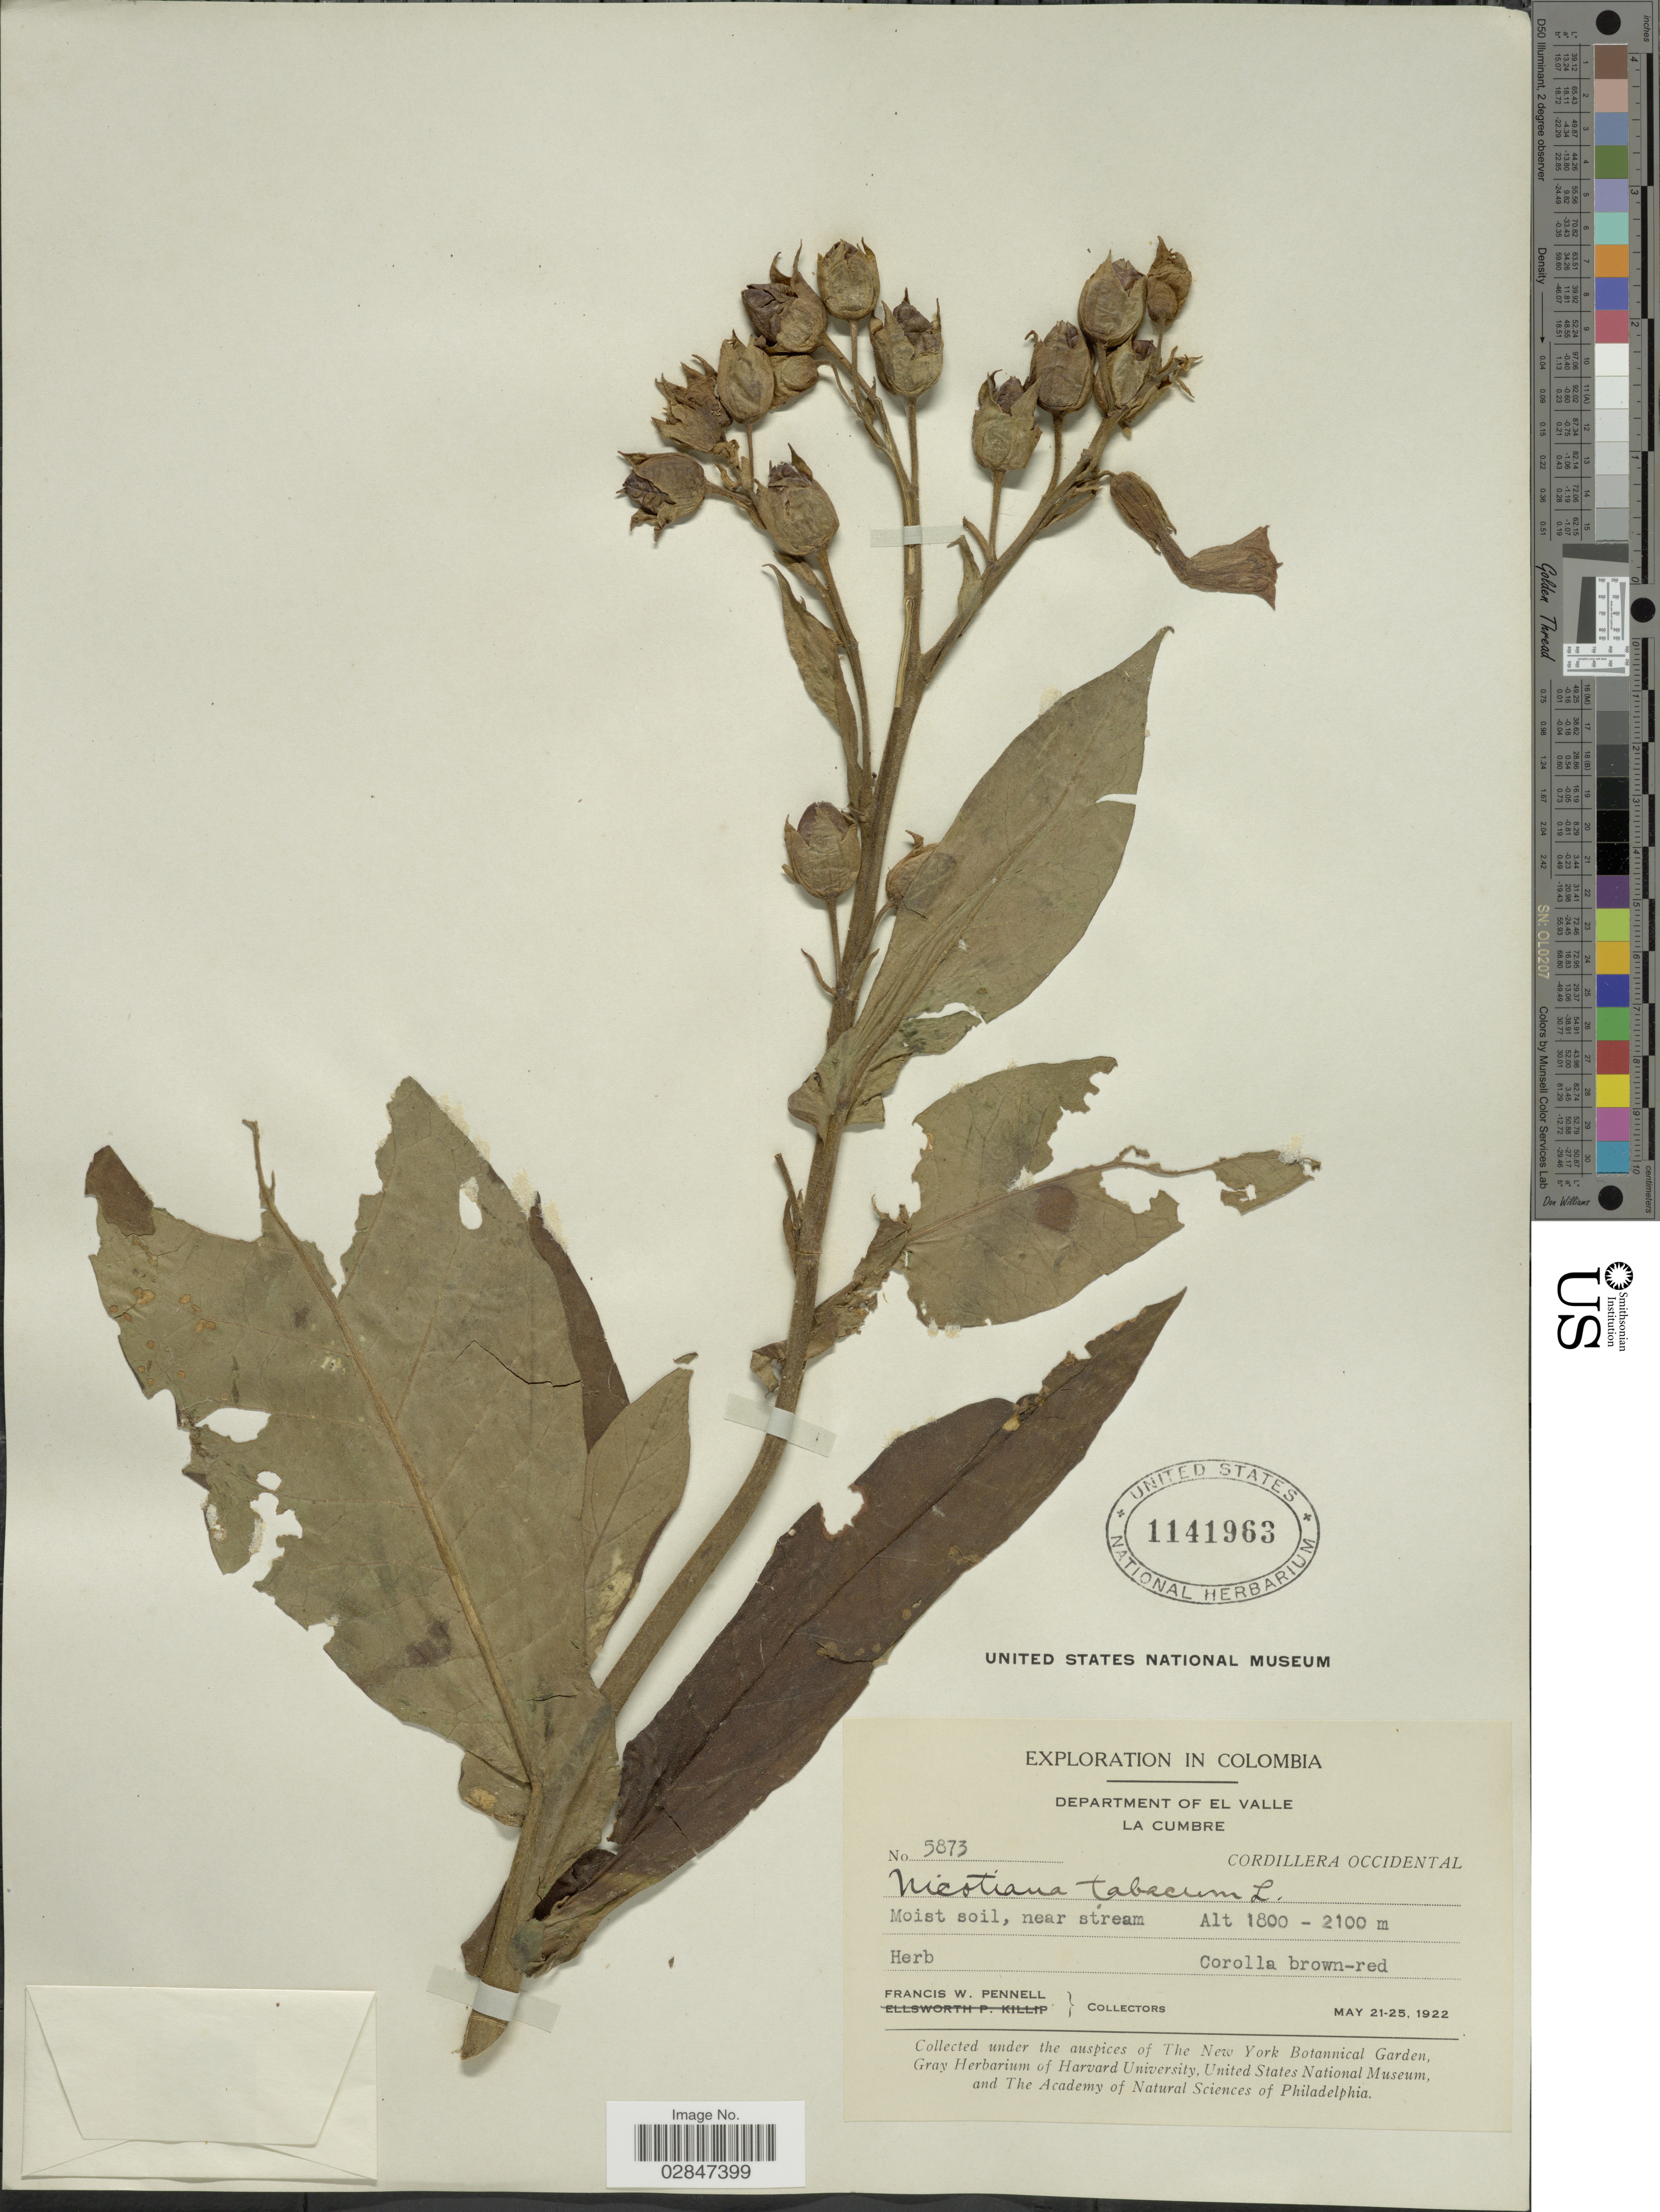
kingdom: Plantae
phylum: Tracheophyta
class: Magnoliopsida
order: Solanales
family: Solanaceae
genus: Nicotiana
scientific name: Nicotiana tabacum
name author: L.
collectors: F. W. Pennell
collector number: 5873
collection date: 1922-05-21/1922-05-25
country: Colombia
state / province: Valle del Cauca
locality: Department of El Valle, La Cumbre, Cordillera Occidental.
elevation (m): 1800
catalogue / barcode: US 1141963